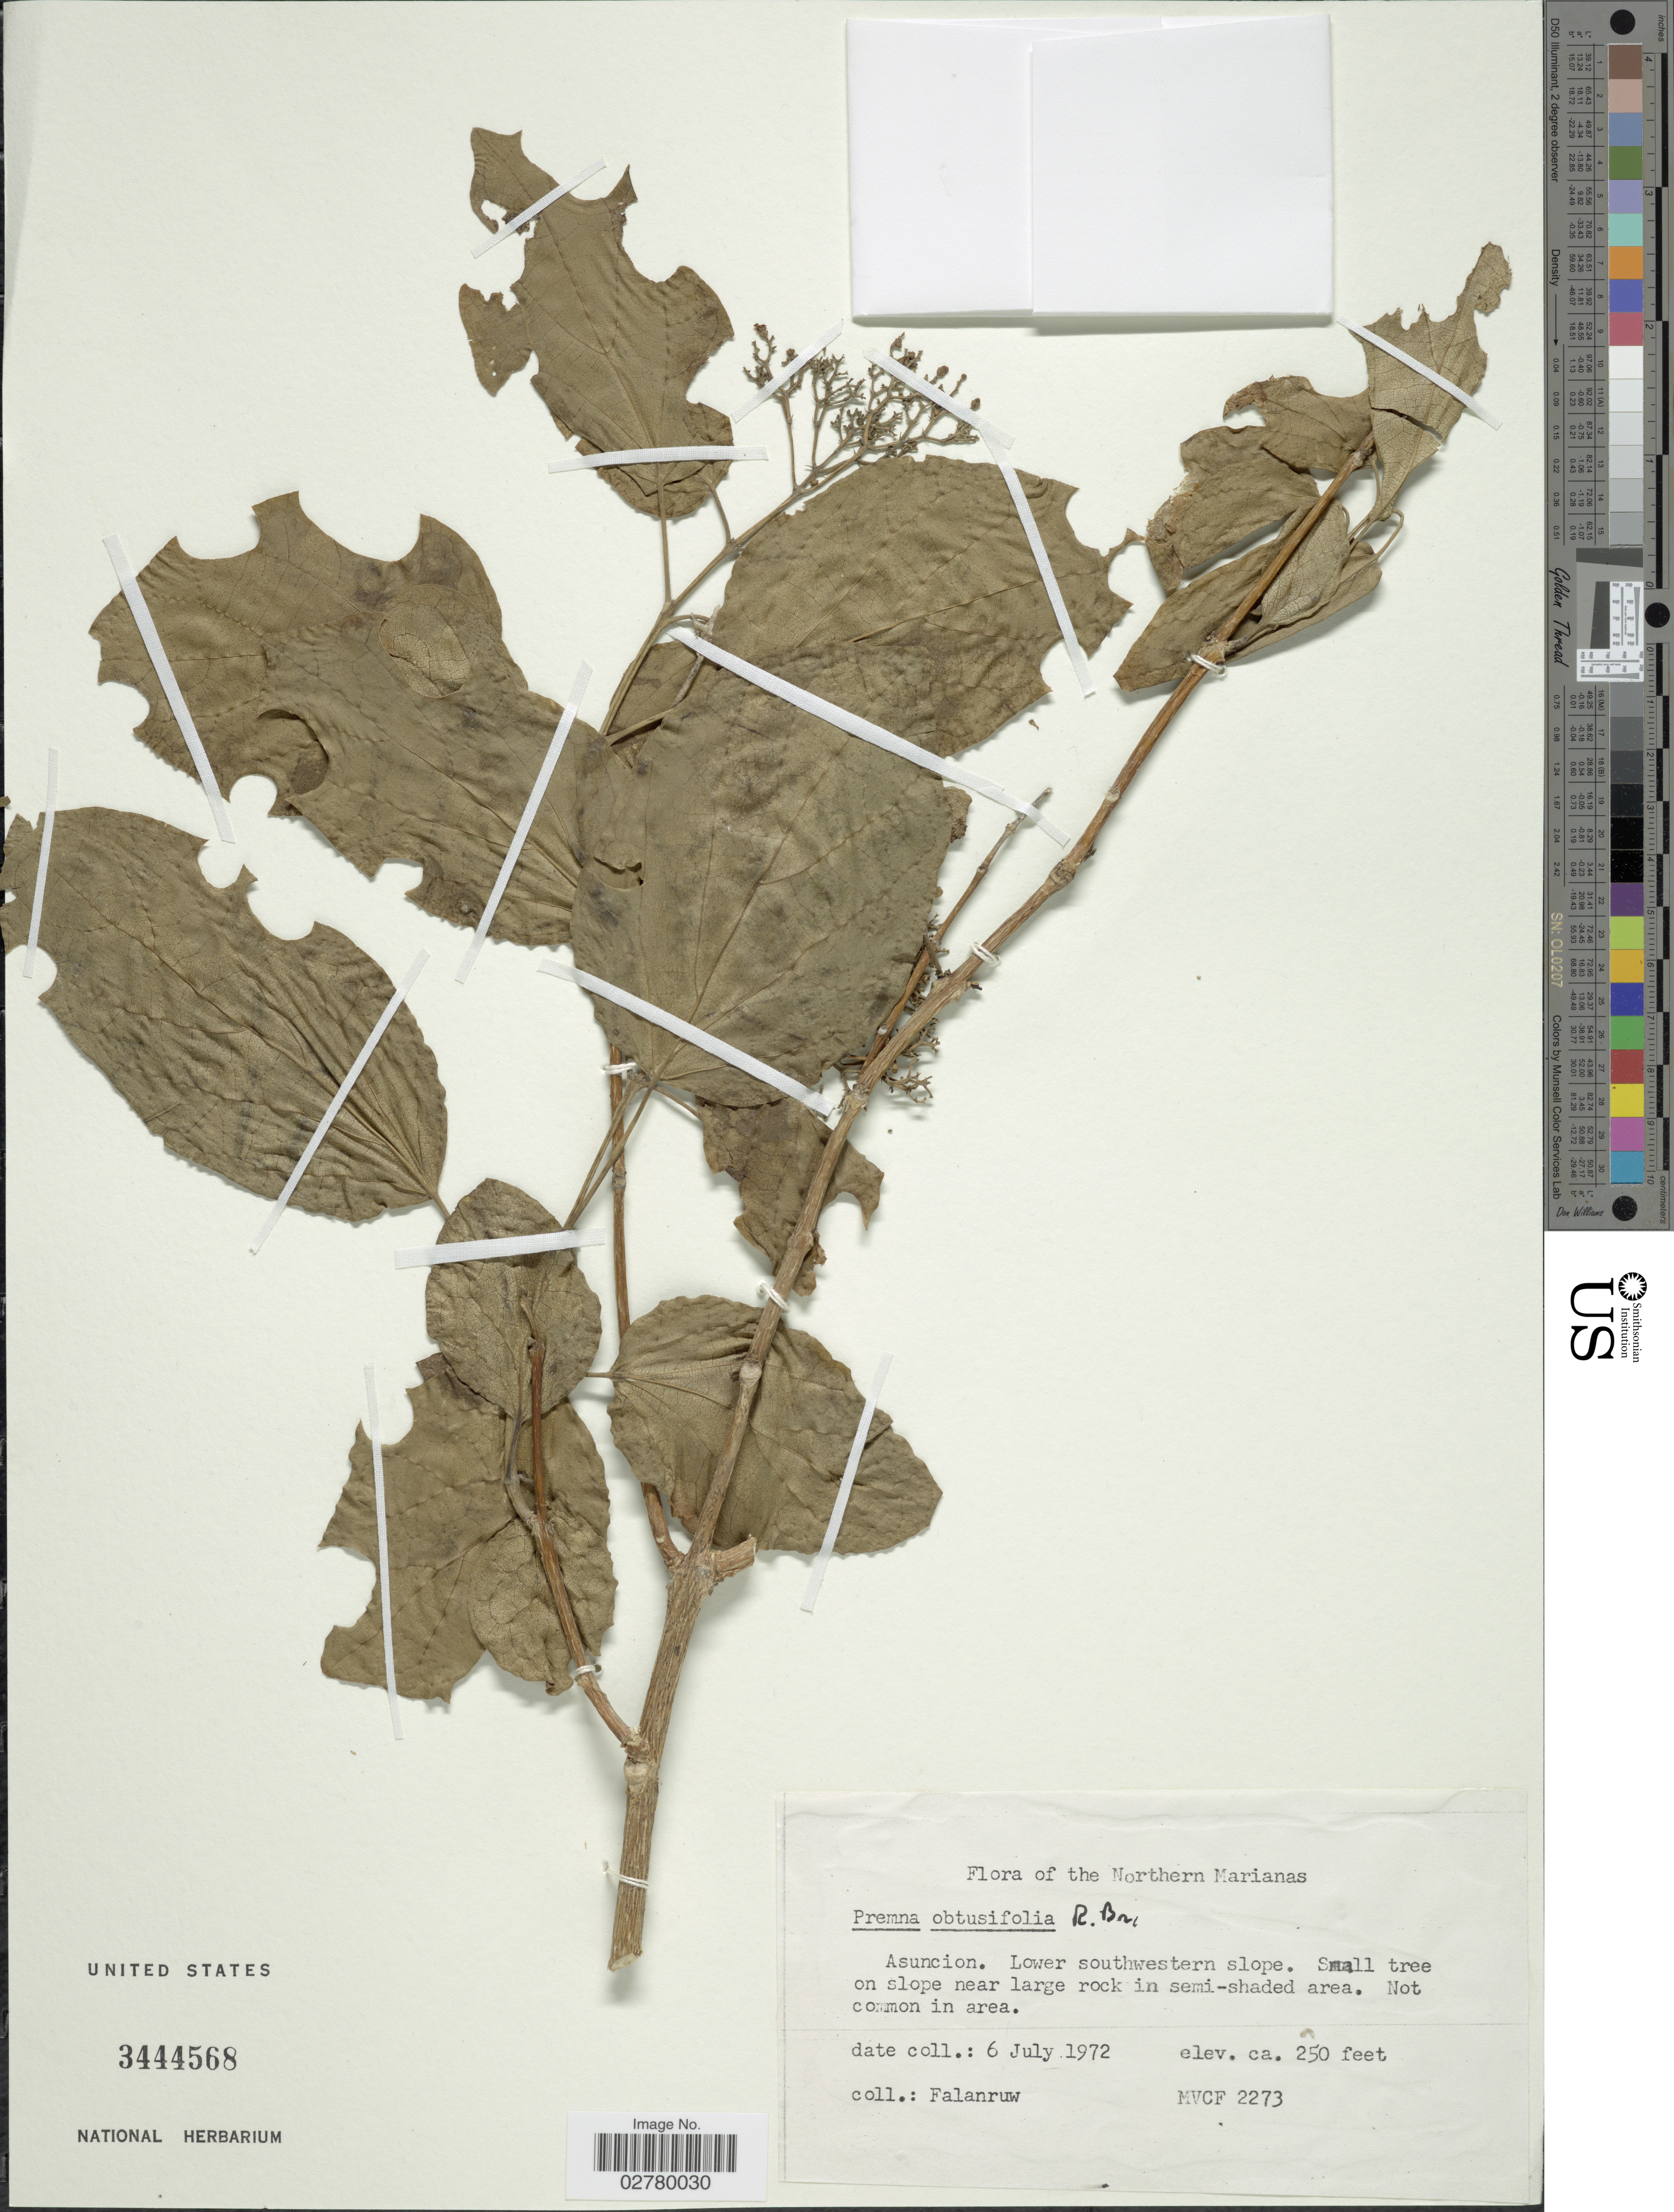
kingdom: Plantae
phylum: Tracheophyta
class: Magnoliopsida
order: Lamiales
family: Lamiaceae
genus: Premna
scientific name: Premna obtusifolia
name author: R. Br.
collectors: Falanruw, --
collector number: MVCF2273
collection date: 1972-07-06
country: Northern Mariana Islands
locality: Northern Marianas. Asuncion. Lower southwestern slope.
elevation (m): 76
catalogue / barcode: US 3444568